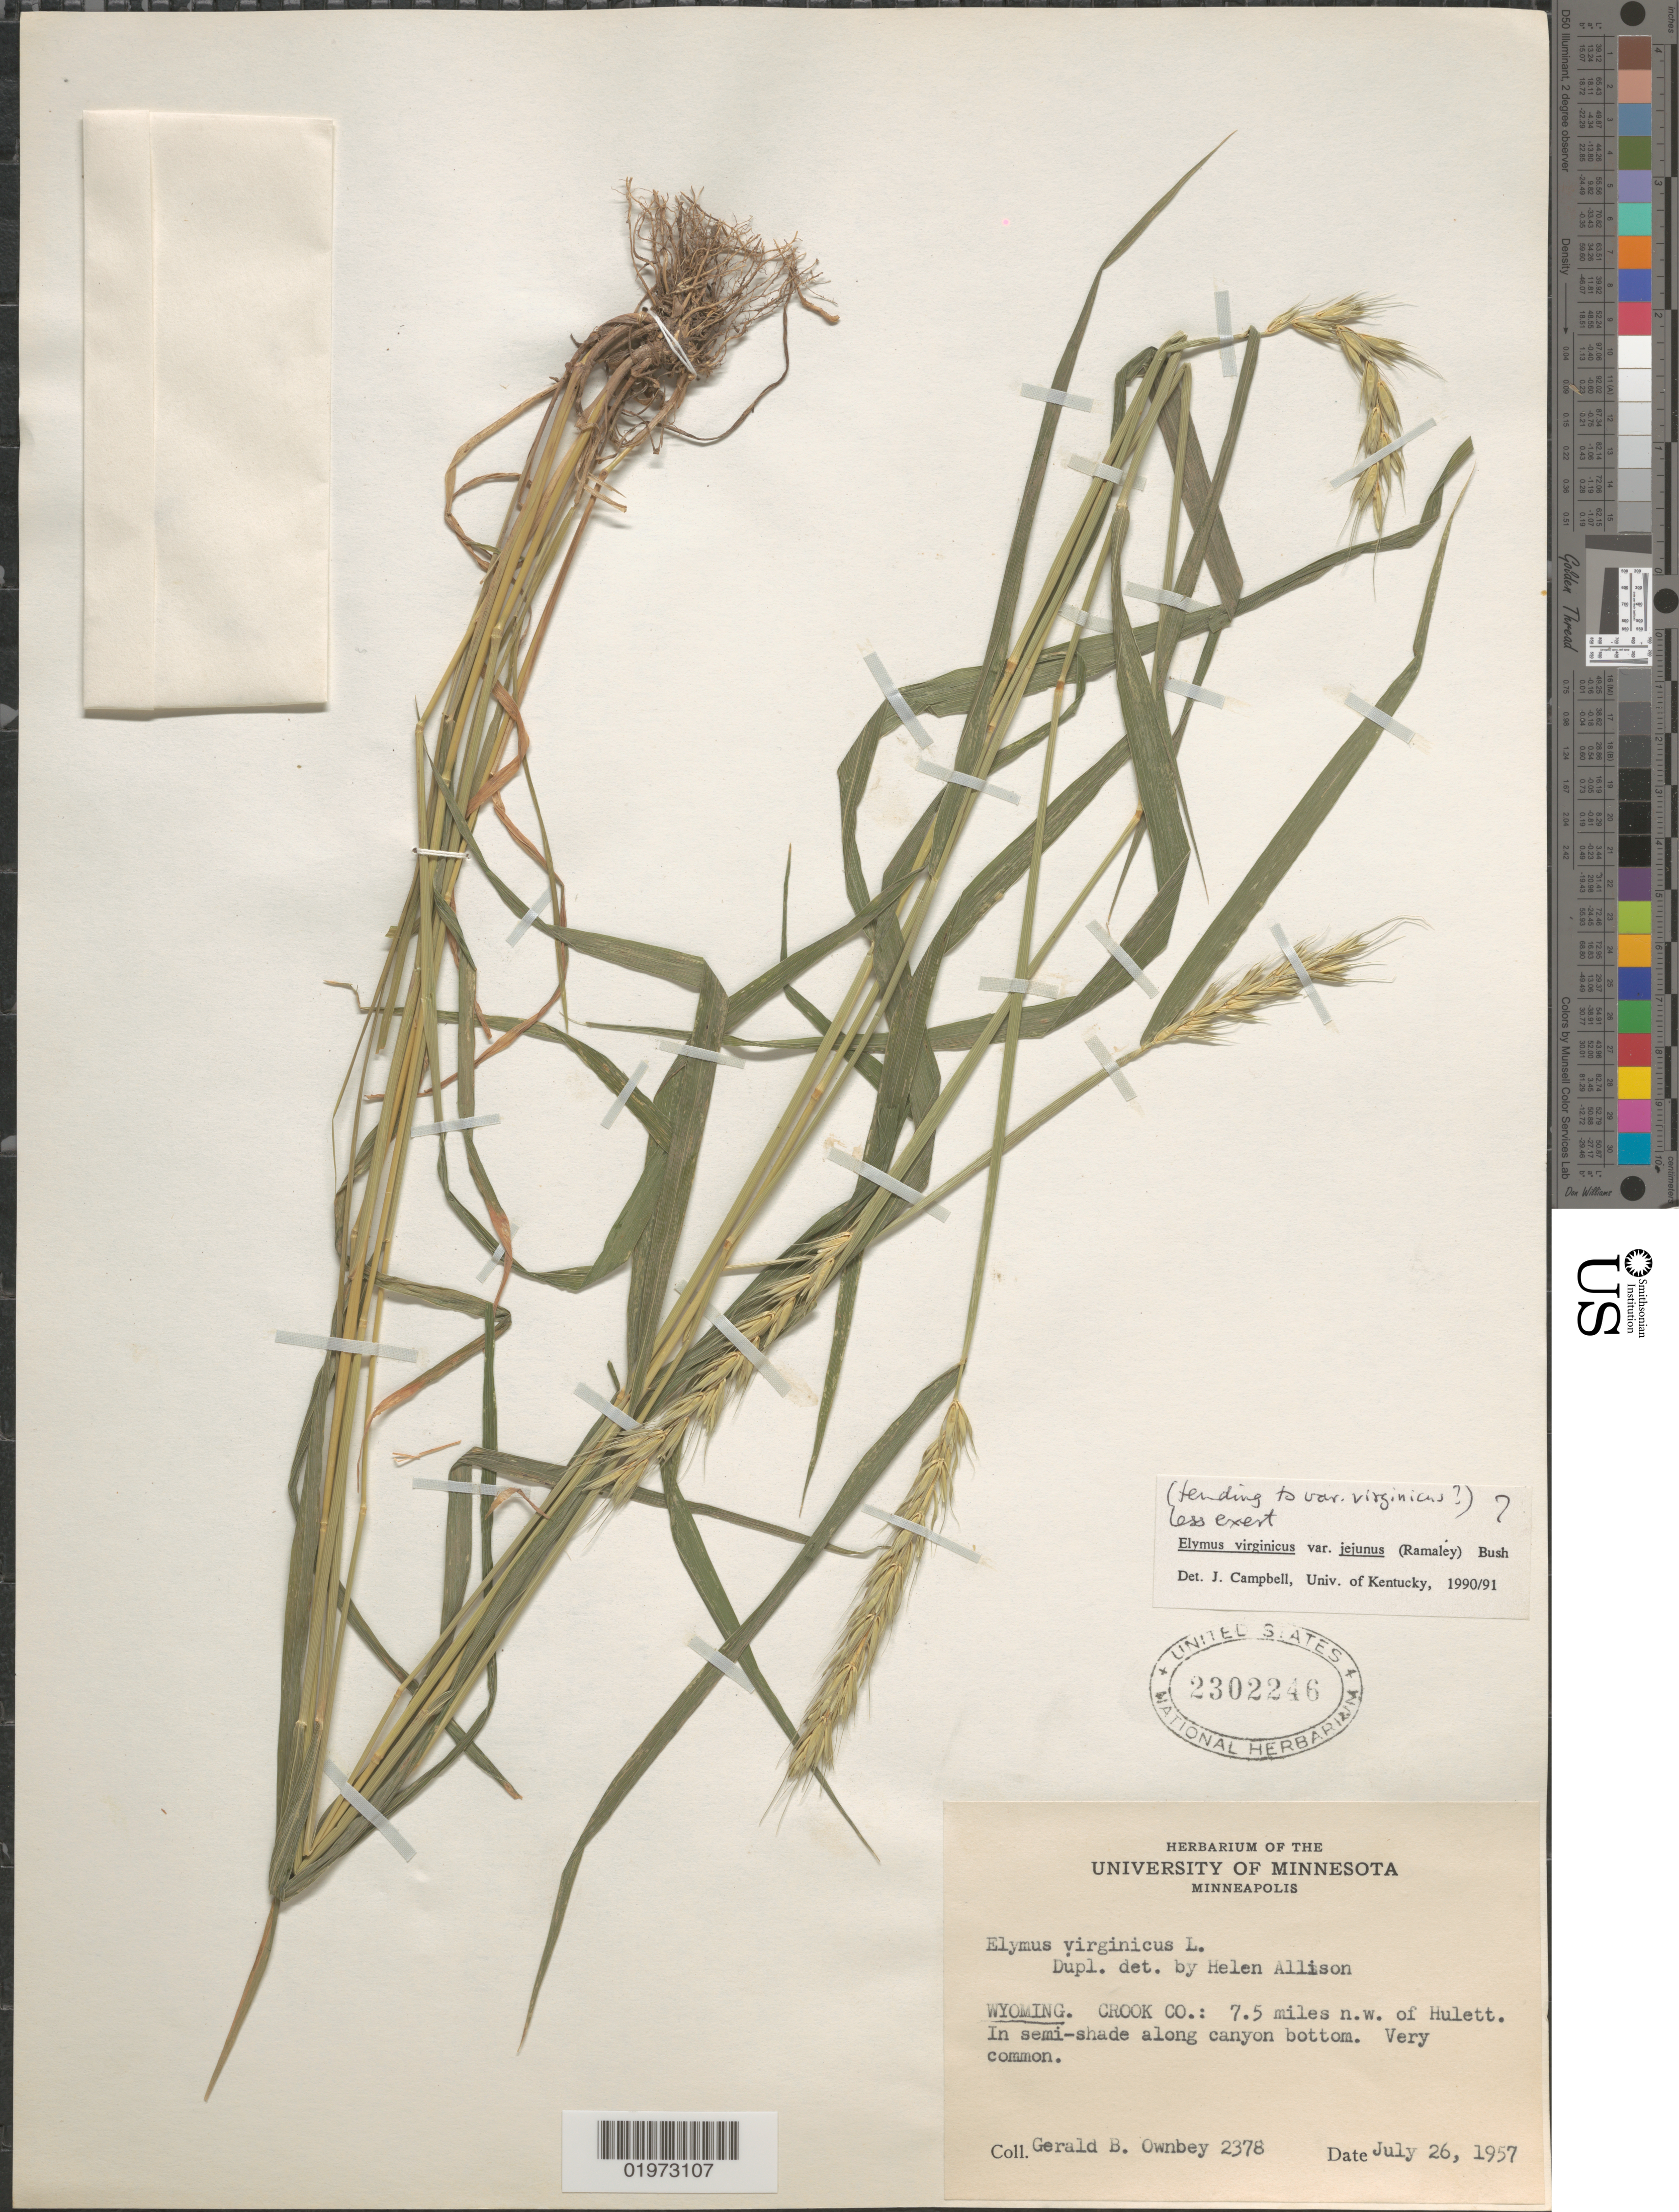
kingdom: Plantae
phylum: Tracheophyta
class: Liliopsida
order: Poales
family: Poaceae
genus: Elymus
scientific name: Elymus virginicus var. virginicus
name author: L.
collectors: G. B. Ownbey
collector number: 2378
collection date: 1957-07-26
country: United States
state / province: Wyoming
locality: Crook Co.: 7.5 miles n. w. of Hulett. In semi-shade along canyon bottom.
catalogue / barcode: US 2302246